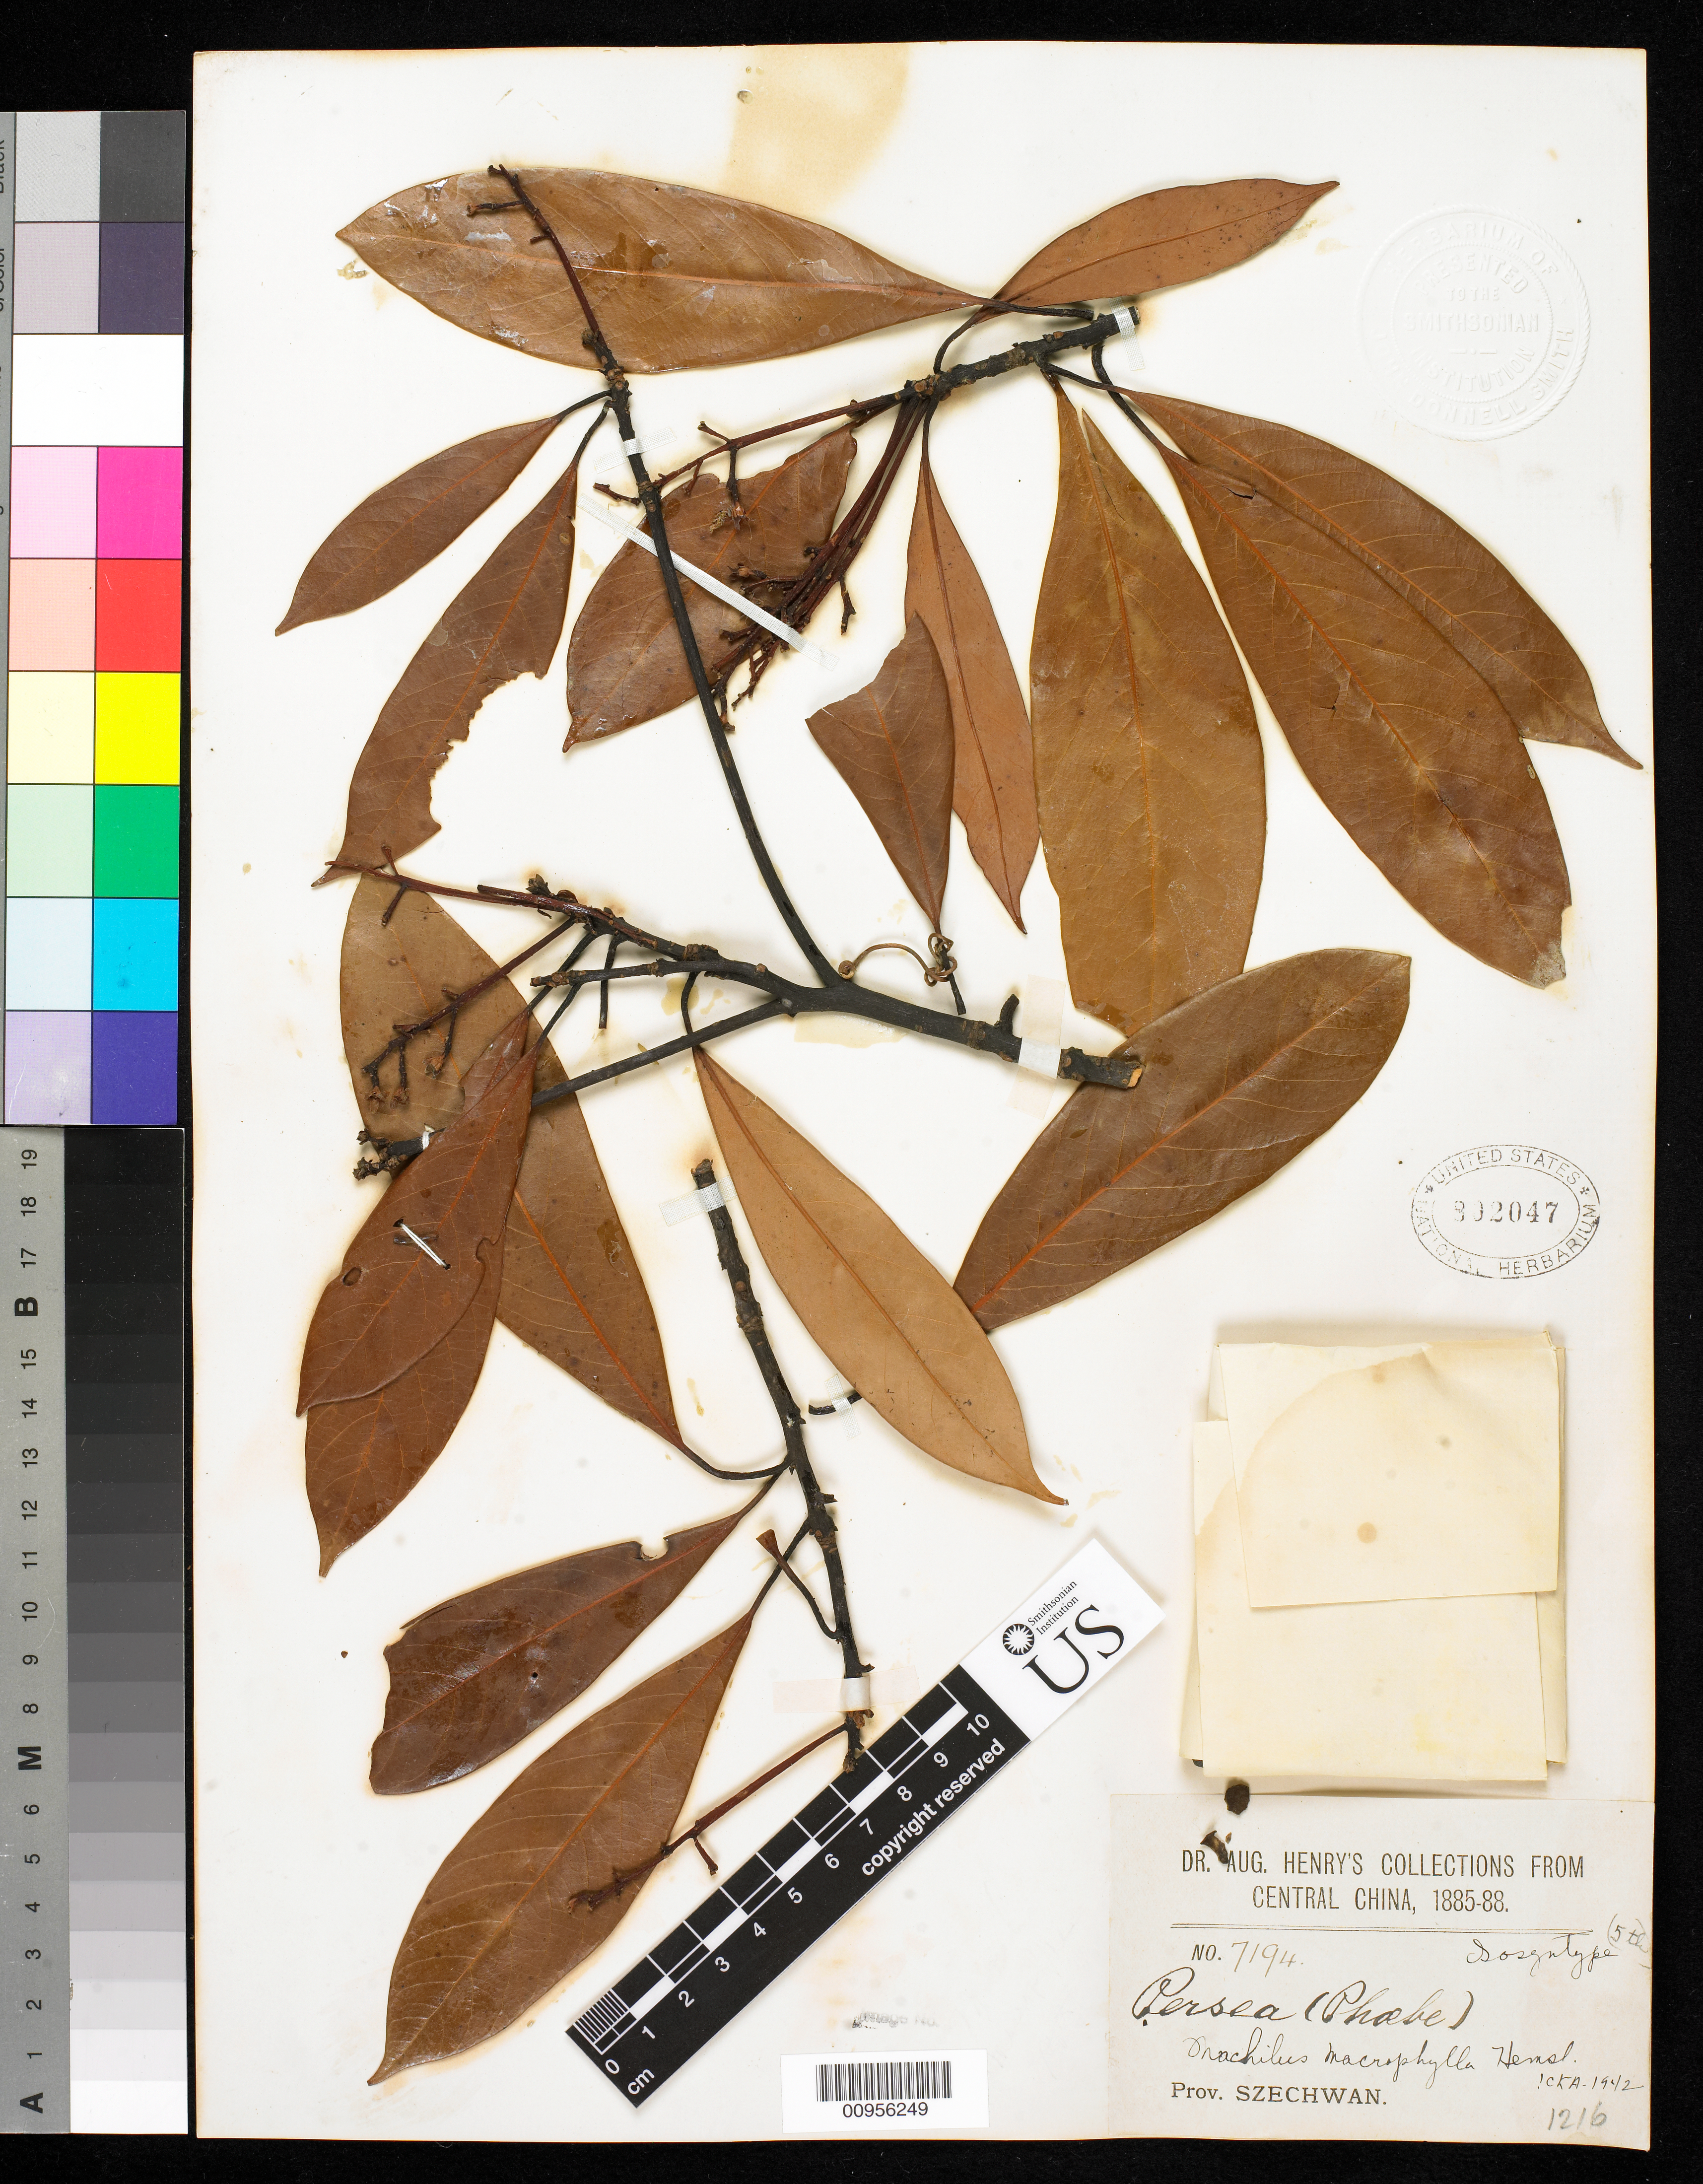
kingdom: Plantae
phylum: Tracheophyta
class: Magnoliopsida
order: Laurales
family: Lauraceae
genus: Machilus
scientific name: Machilus macrophyllus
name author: Hemsl.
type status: Isosyntype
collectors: A. Henry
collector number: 7194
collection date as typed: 1885 to -- --- 1888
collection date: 1885/1888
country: China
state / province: Sichuan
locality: Prov. Szechwan.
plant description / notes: Later homonym of Machilus macrophylla Nees (1836).; Specimen ex John Donnell Smith herbarium.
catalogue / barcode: US 802047